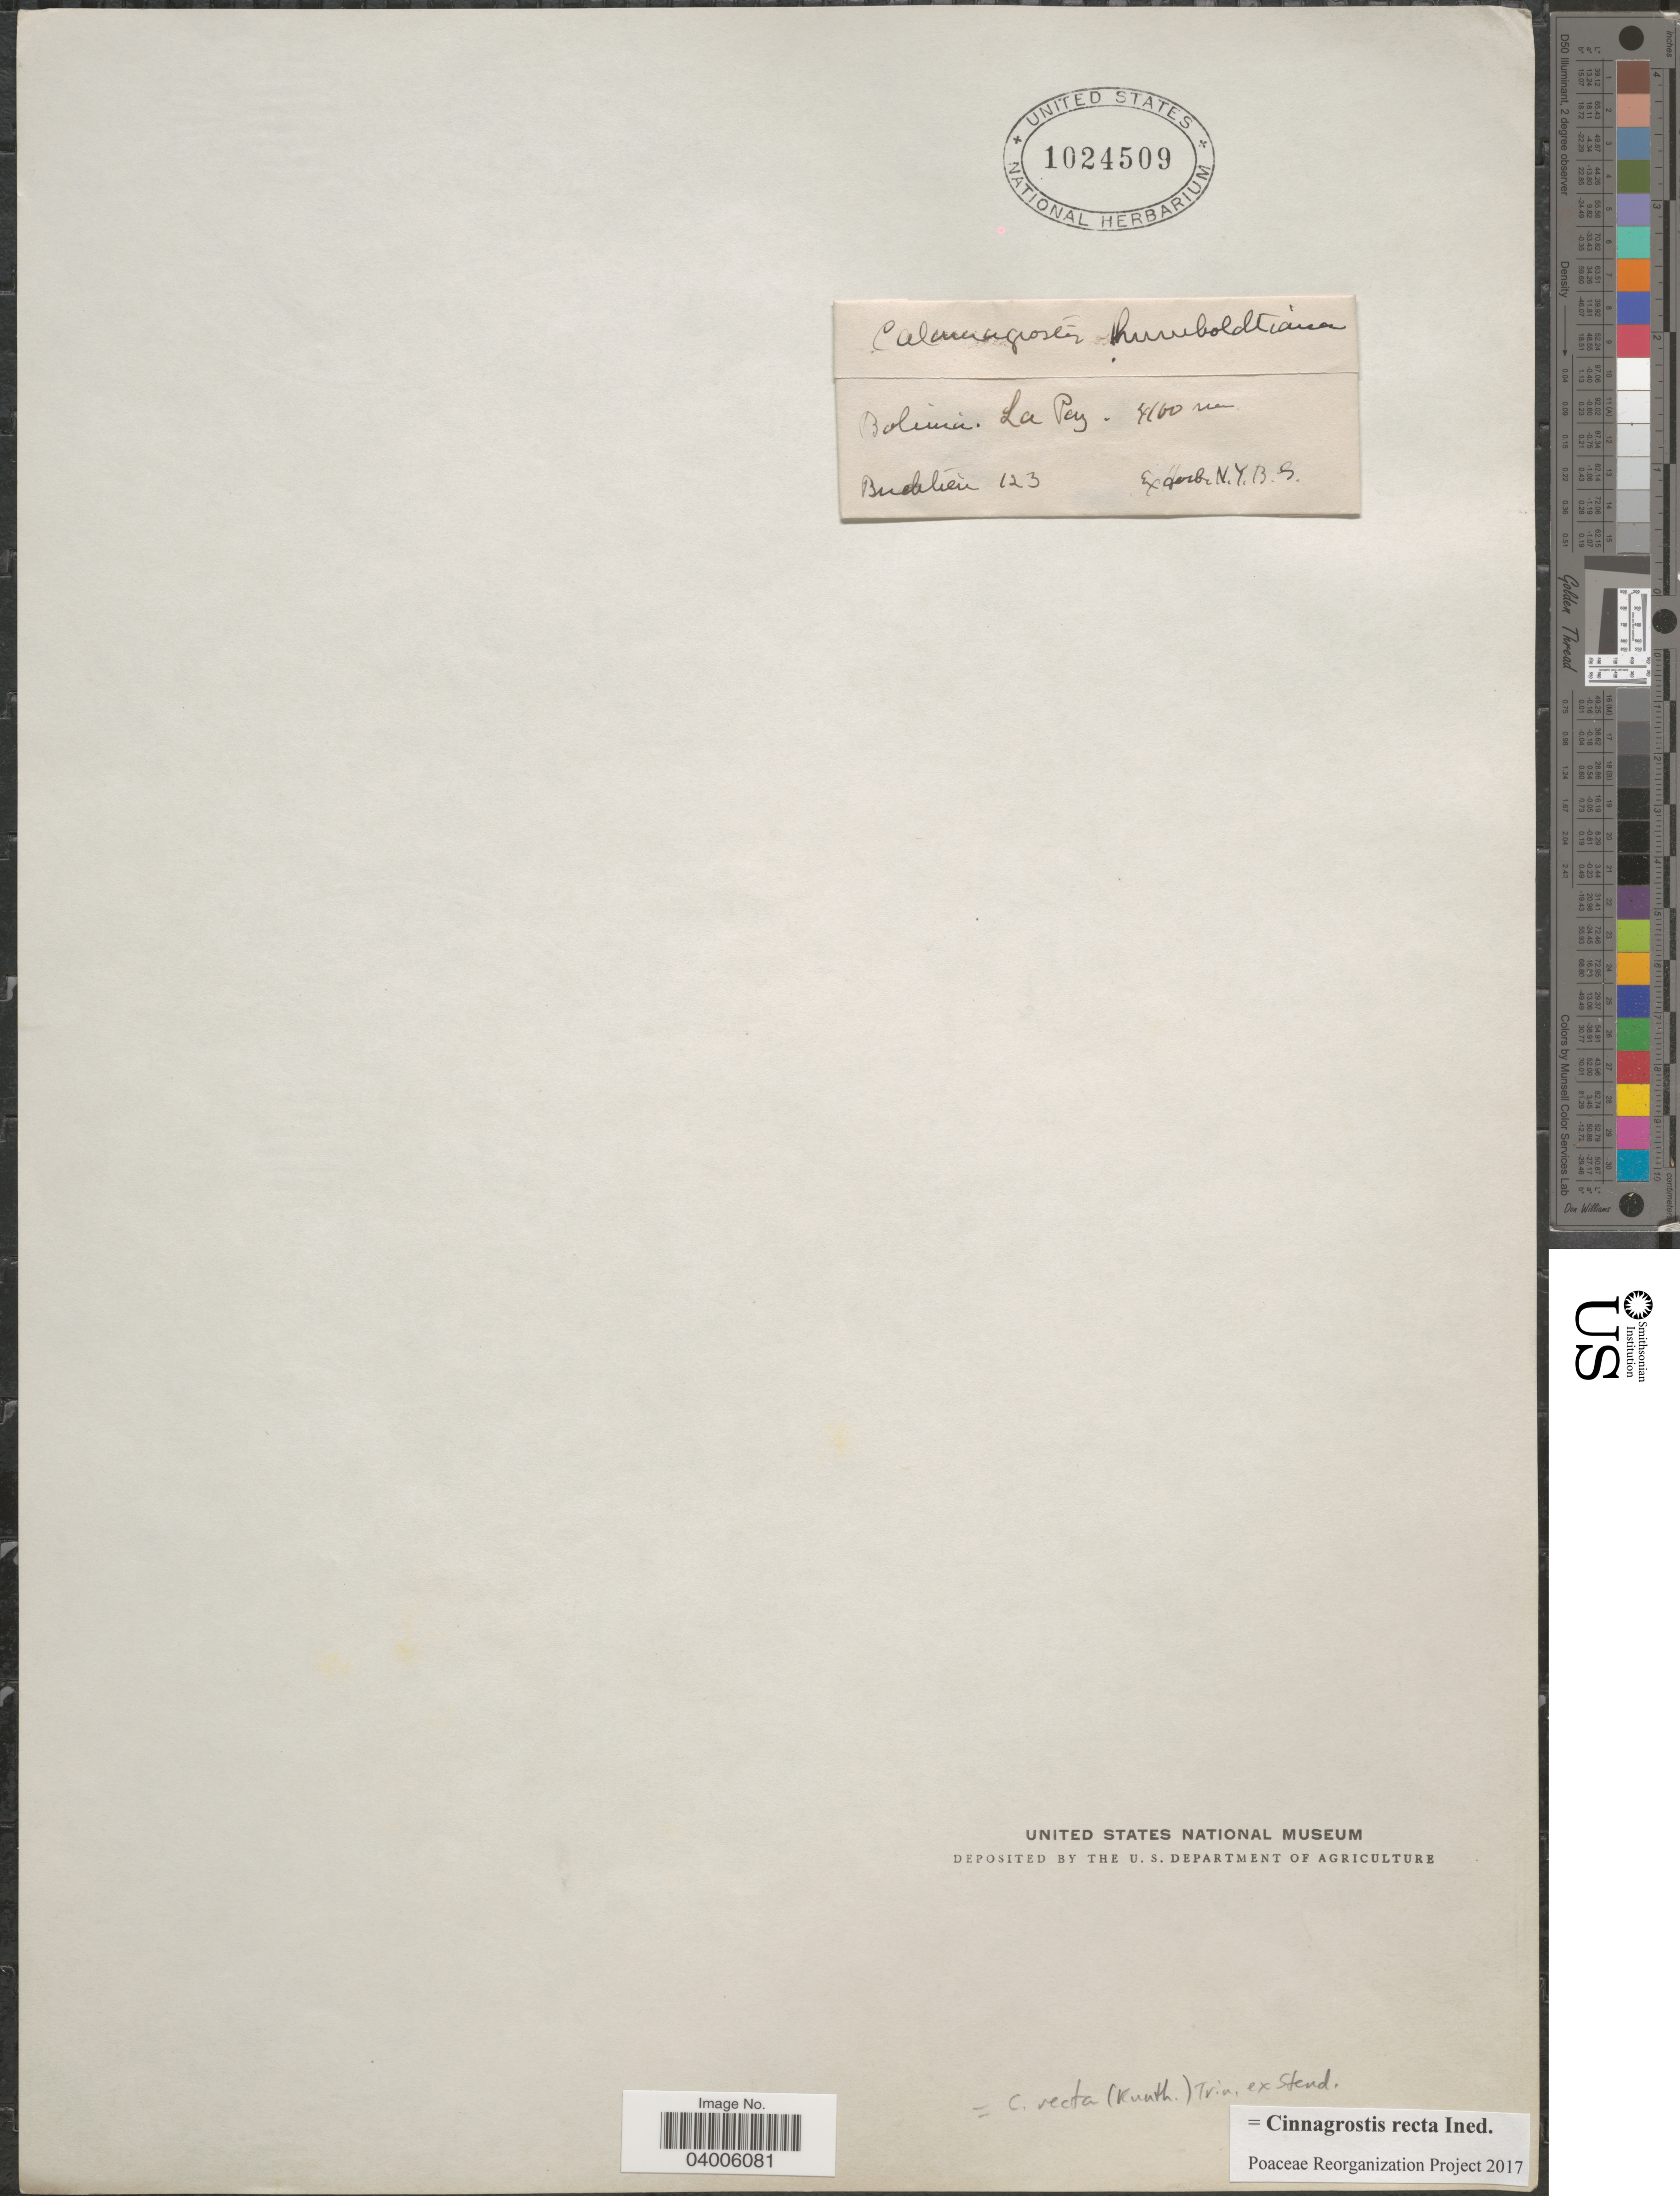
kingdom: Plantae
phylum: Tracheophyta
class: Liliopsida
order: Poales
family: Poaceae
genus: Cinnagrostis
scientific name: Cinnagrostis recta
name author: (Kunth) P.M. Peterson et al.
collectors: Buchtien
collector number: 123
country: Bolivia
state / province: La Paz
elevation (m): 4160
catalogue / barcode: US 1024509